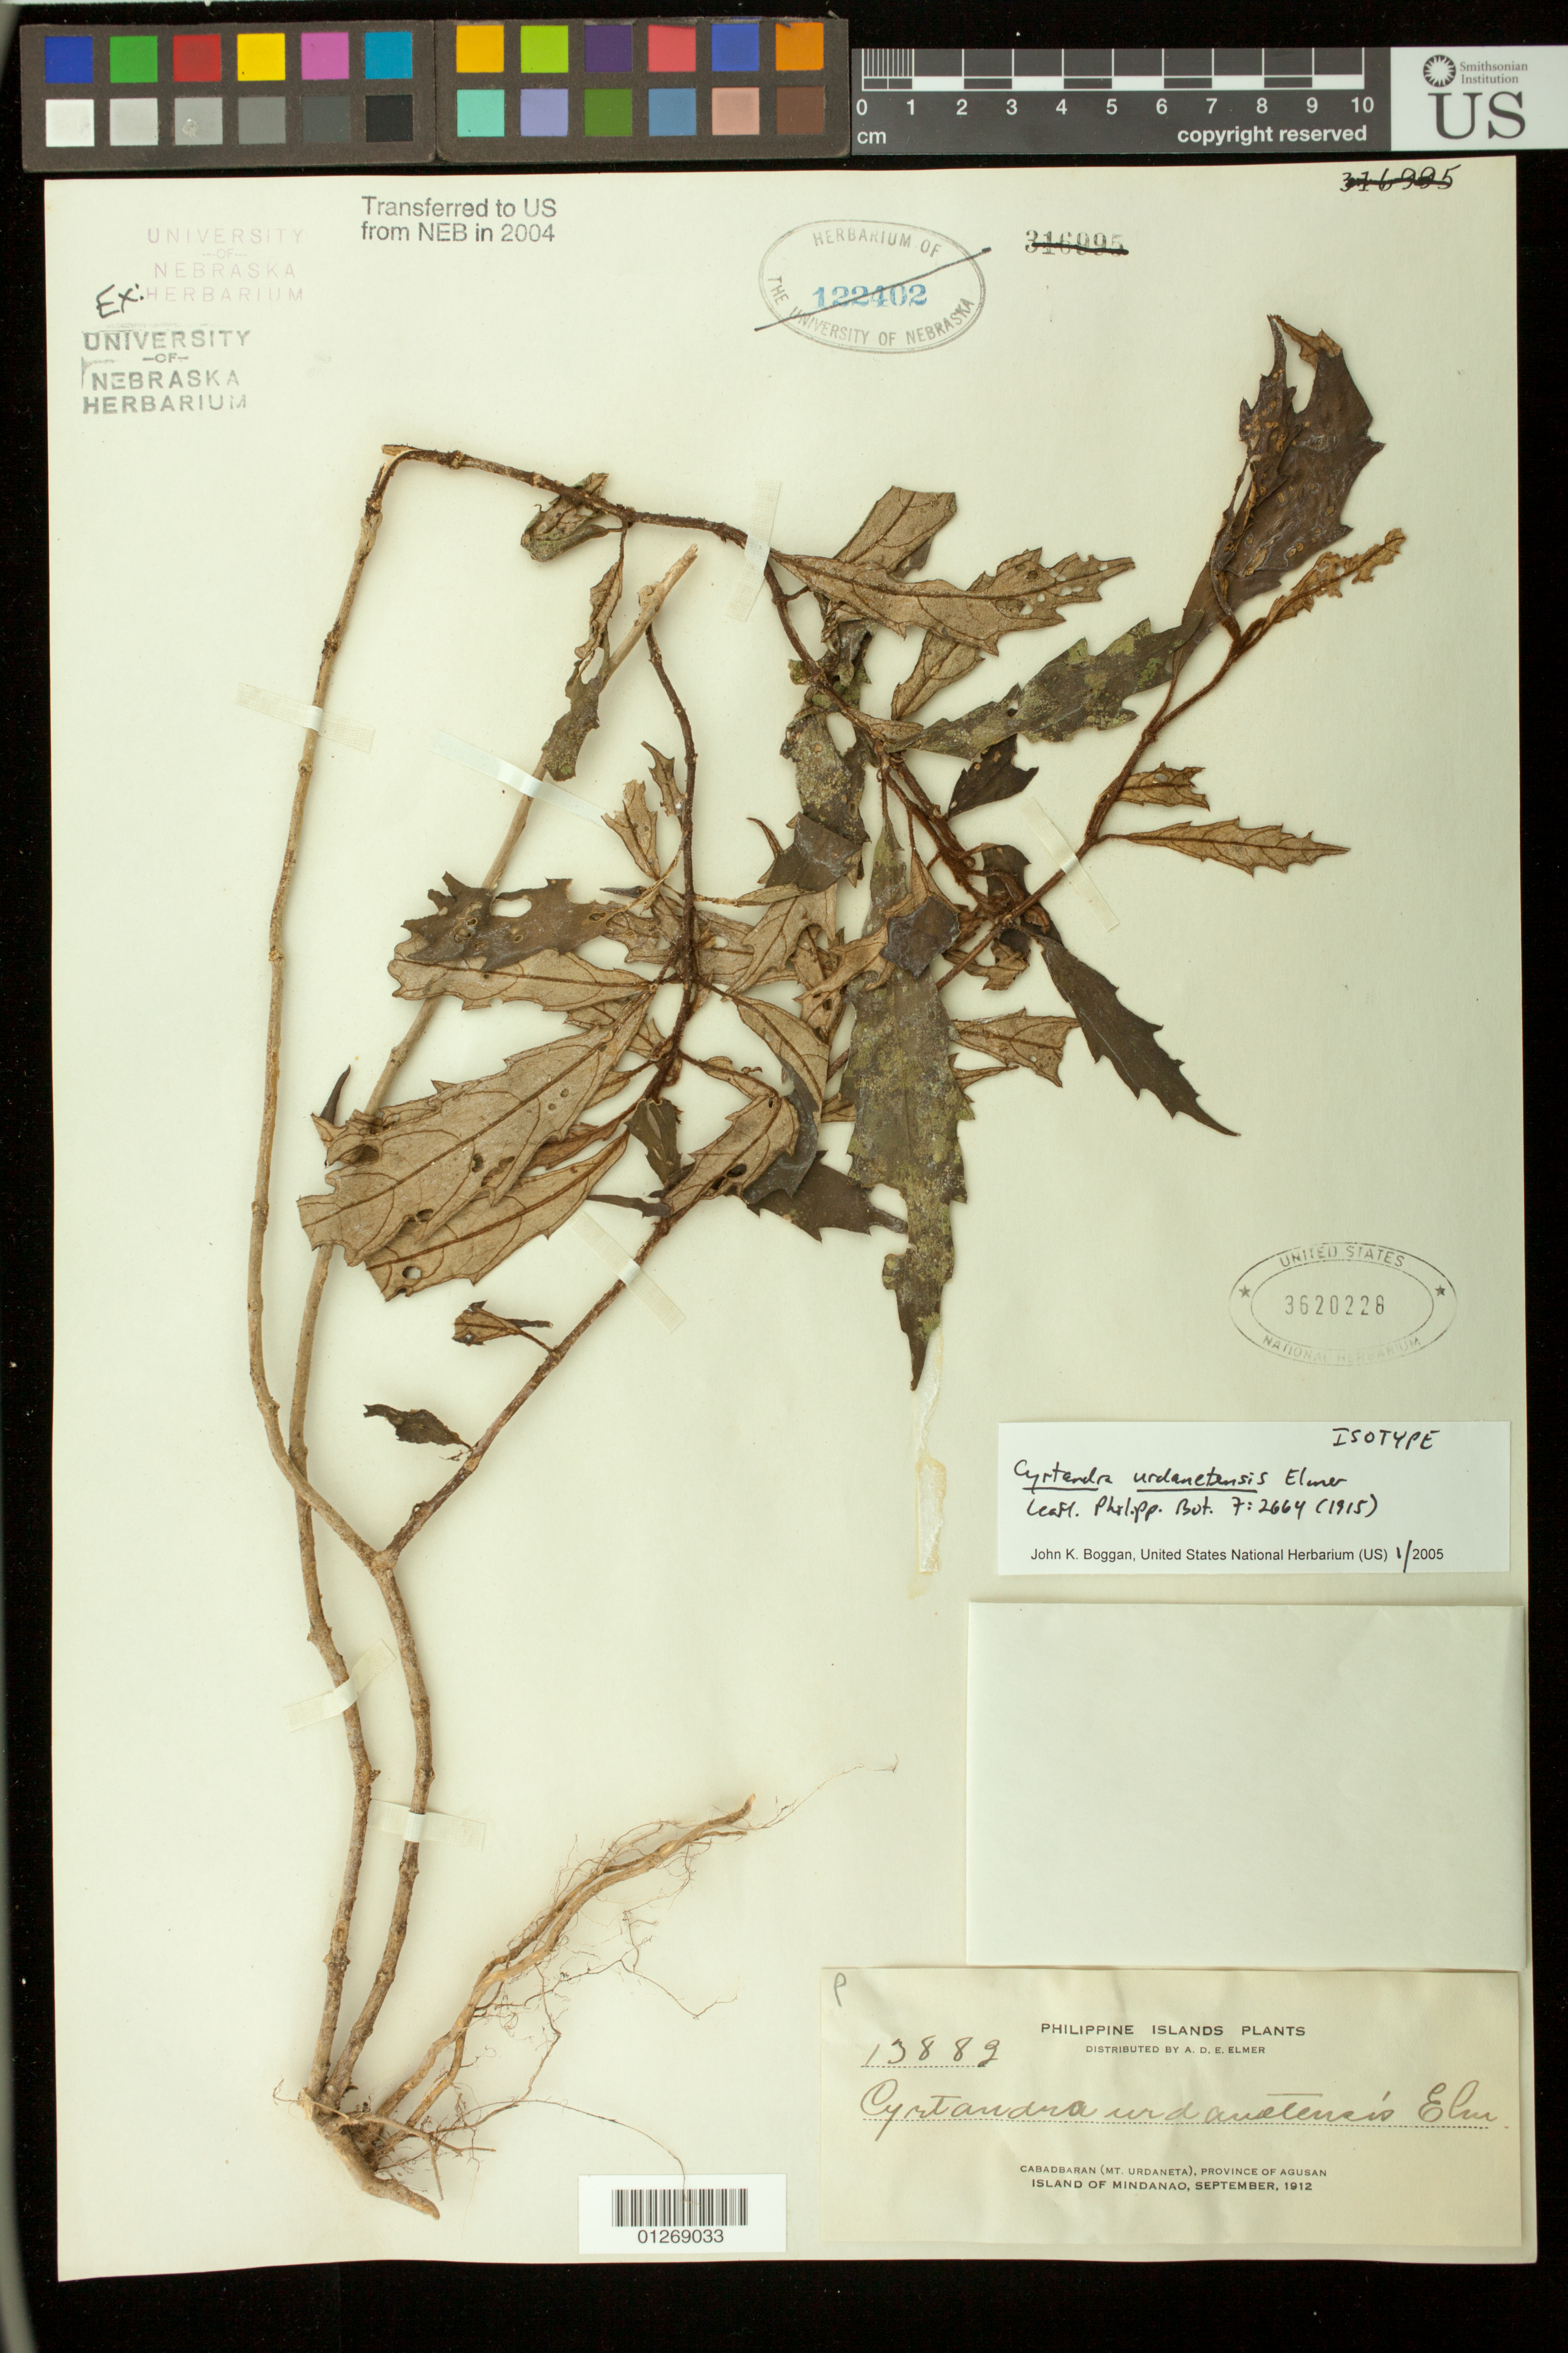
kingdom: Plantae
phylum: Tracheophyta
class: Magnoliopsida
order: Lamiales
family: Gesneriaceae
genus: Cyrtandra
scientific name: Cyrtandra urdanetensis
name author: Elmer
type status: Isolectotype; Type Collection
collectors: A. D. E. Elmer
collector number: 13882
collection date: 1912-07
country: Philippines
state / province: Caraga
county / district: Agusan del Norte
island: Mindanao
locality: Cabadbaran (Mt. Urdaneta), province of Agusan, Island of Mindanao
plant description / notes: Specimen ex University of Nebraska Herbarium (NEB), transferred to US in 2004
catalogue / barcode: US 3620228